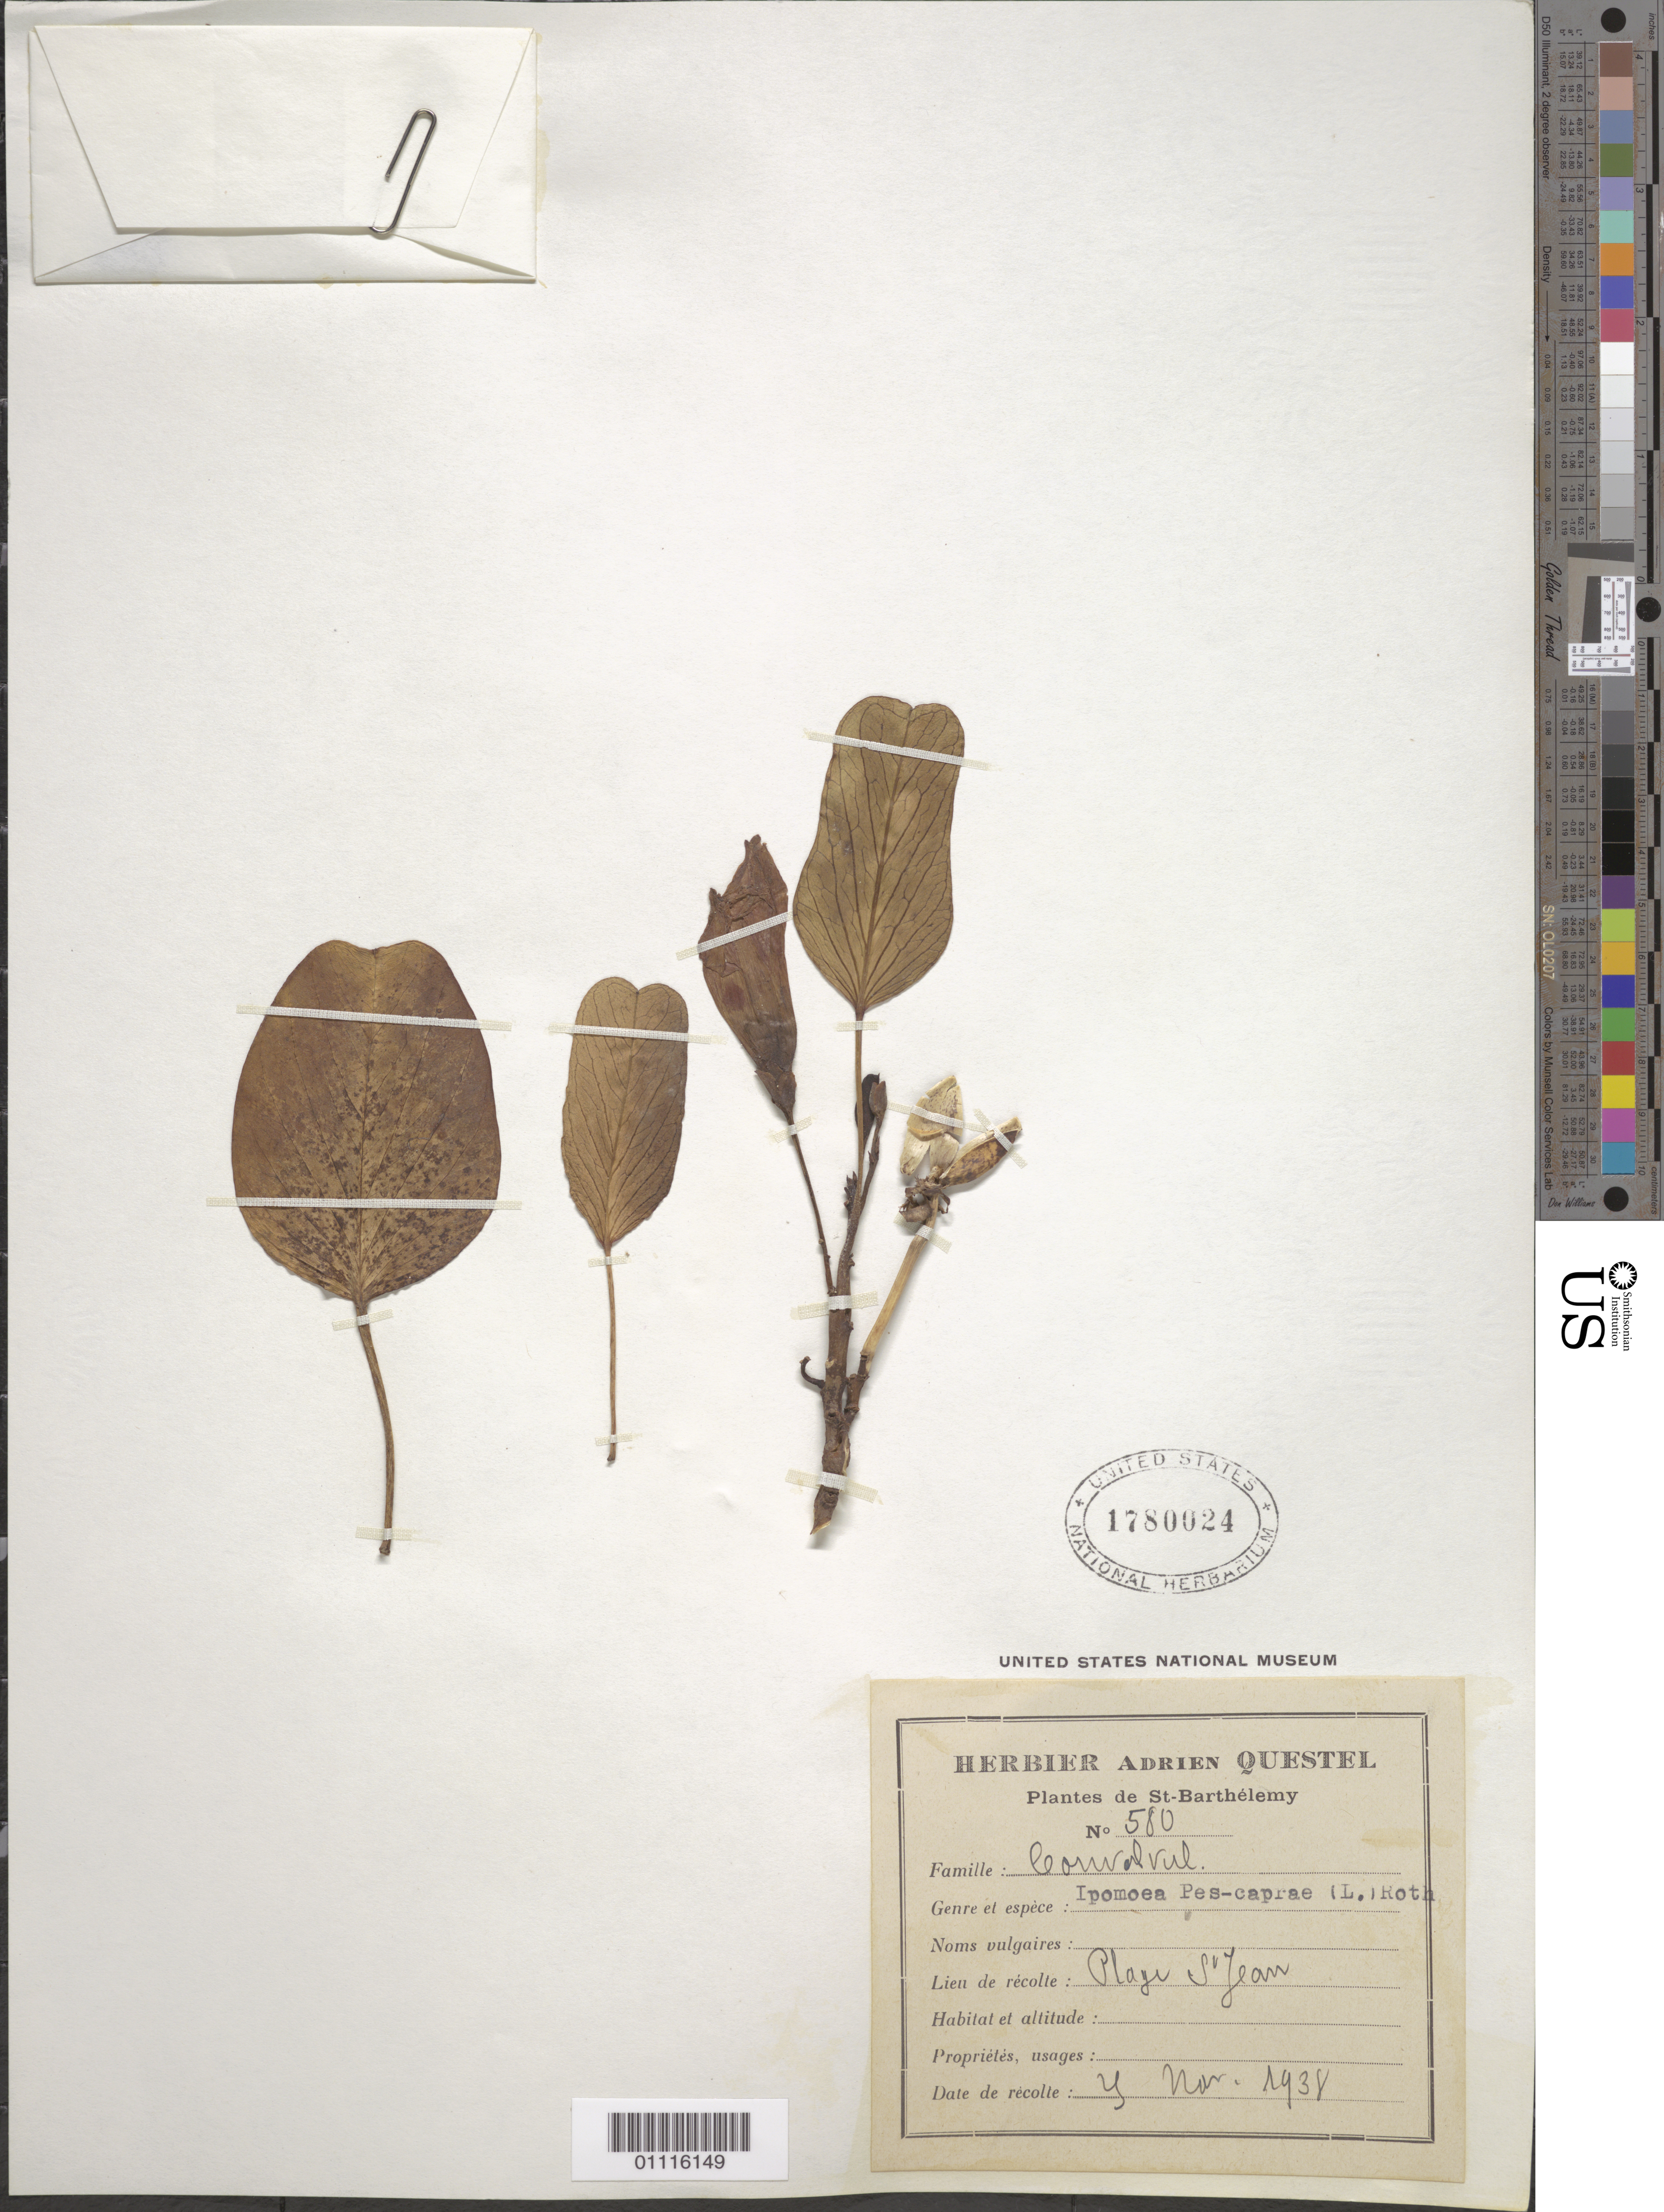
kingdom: Plantae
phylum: Tracheophyta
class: Magnoliopsida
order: Solanales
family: Convolvulaceae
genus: Ipomoea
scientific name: Ipomoea pes-caprae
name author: (L.) R. Br.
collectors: A. Questel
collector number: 580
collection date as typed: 04 Nov 1938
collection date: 1938-11-04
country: Saint Barthélemy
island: St. Barthélemy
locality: Plage St. Jean.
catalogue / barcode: US 1780024